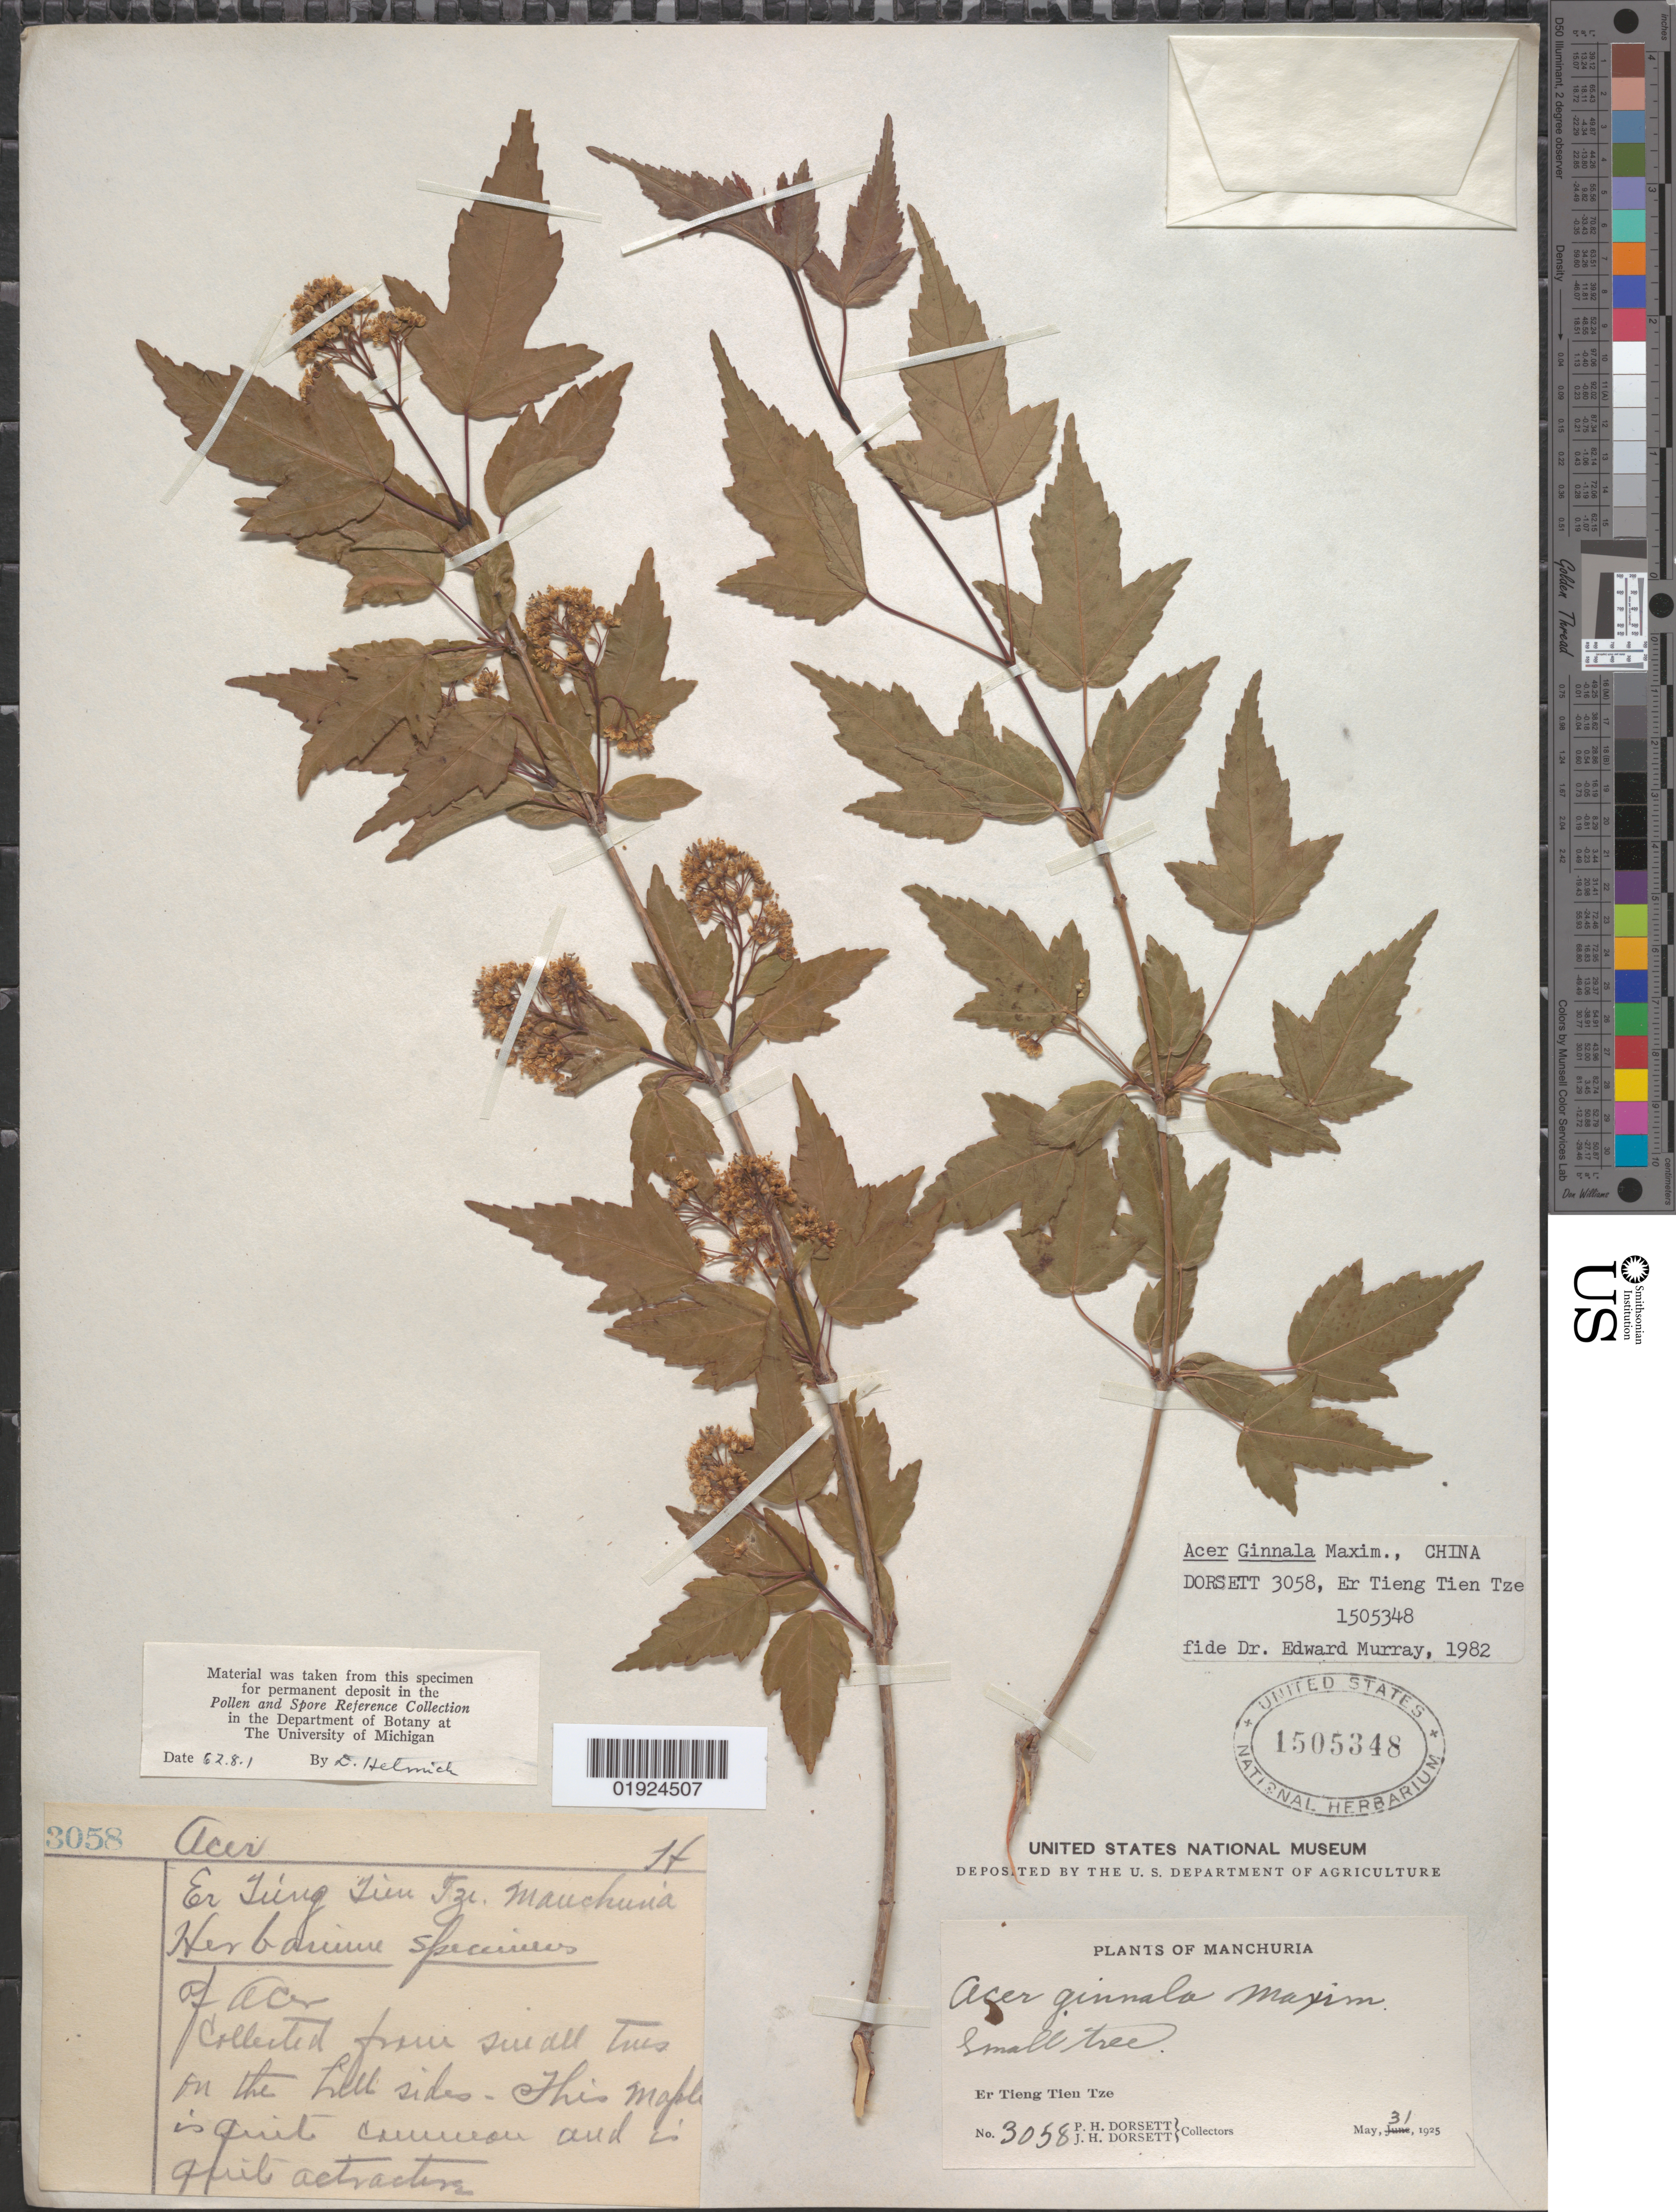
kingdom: Plantae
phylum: Tracheophyta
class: Magnoliopsida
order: Sapindales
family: Sapindaceae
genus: Acer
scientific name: Acer ginnala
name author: Maxim.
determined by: Murray, Edward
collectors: P. H. Dorsett & J. Dorsett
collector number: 3058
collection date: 1925-05-31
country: China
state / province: Manchuria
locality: Er Tien Tze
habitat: Hillsides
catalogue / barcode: US 1505348